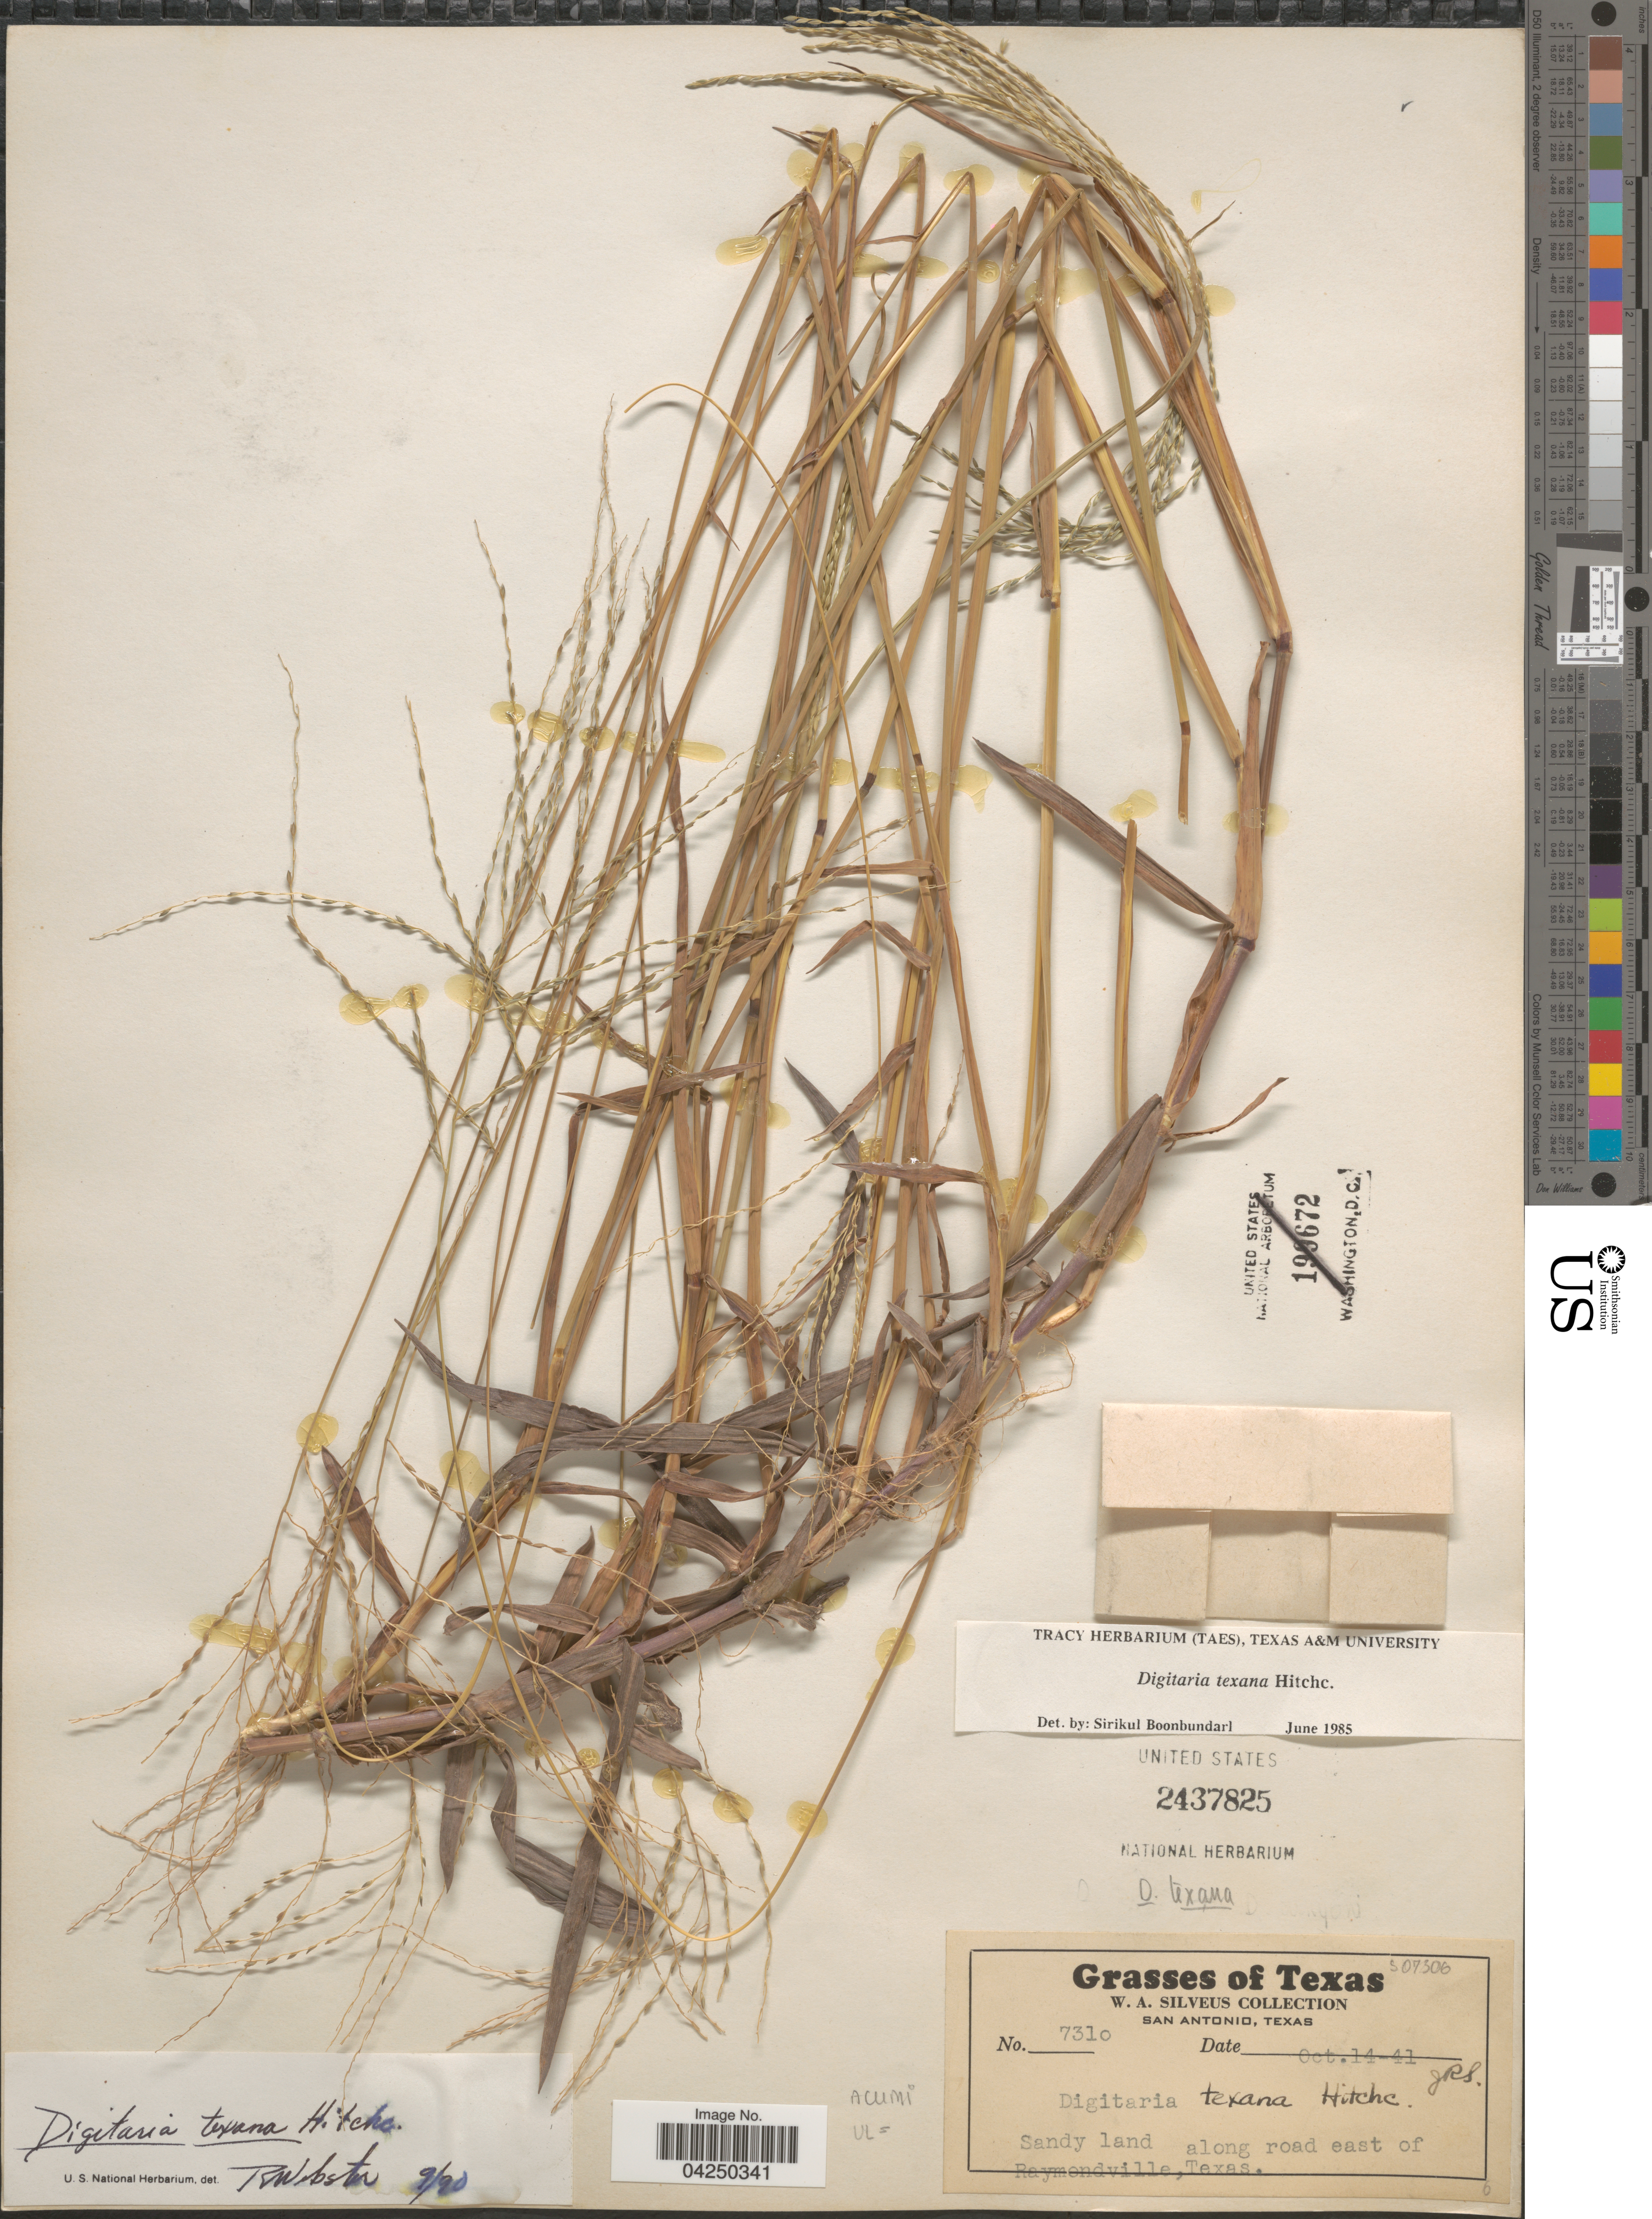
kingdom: Plantae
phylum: Tracheophyta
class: Liliopsida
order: Poales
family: Poaceae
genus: Digitaria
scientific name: Digitaria texana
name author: Hitchc.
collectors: W. Silveus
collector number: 7310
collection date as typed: Transcribed d/m/y: 14/10/41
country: United States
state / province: Texas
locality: Sandy land along road east of Raymondville.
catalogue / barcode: US 2437825